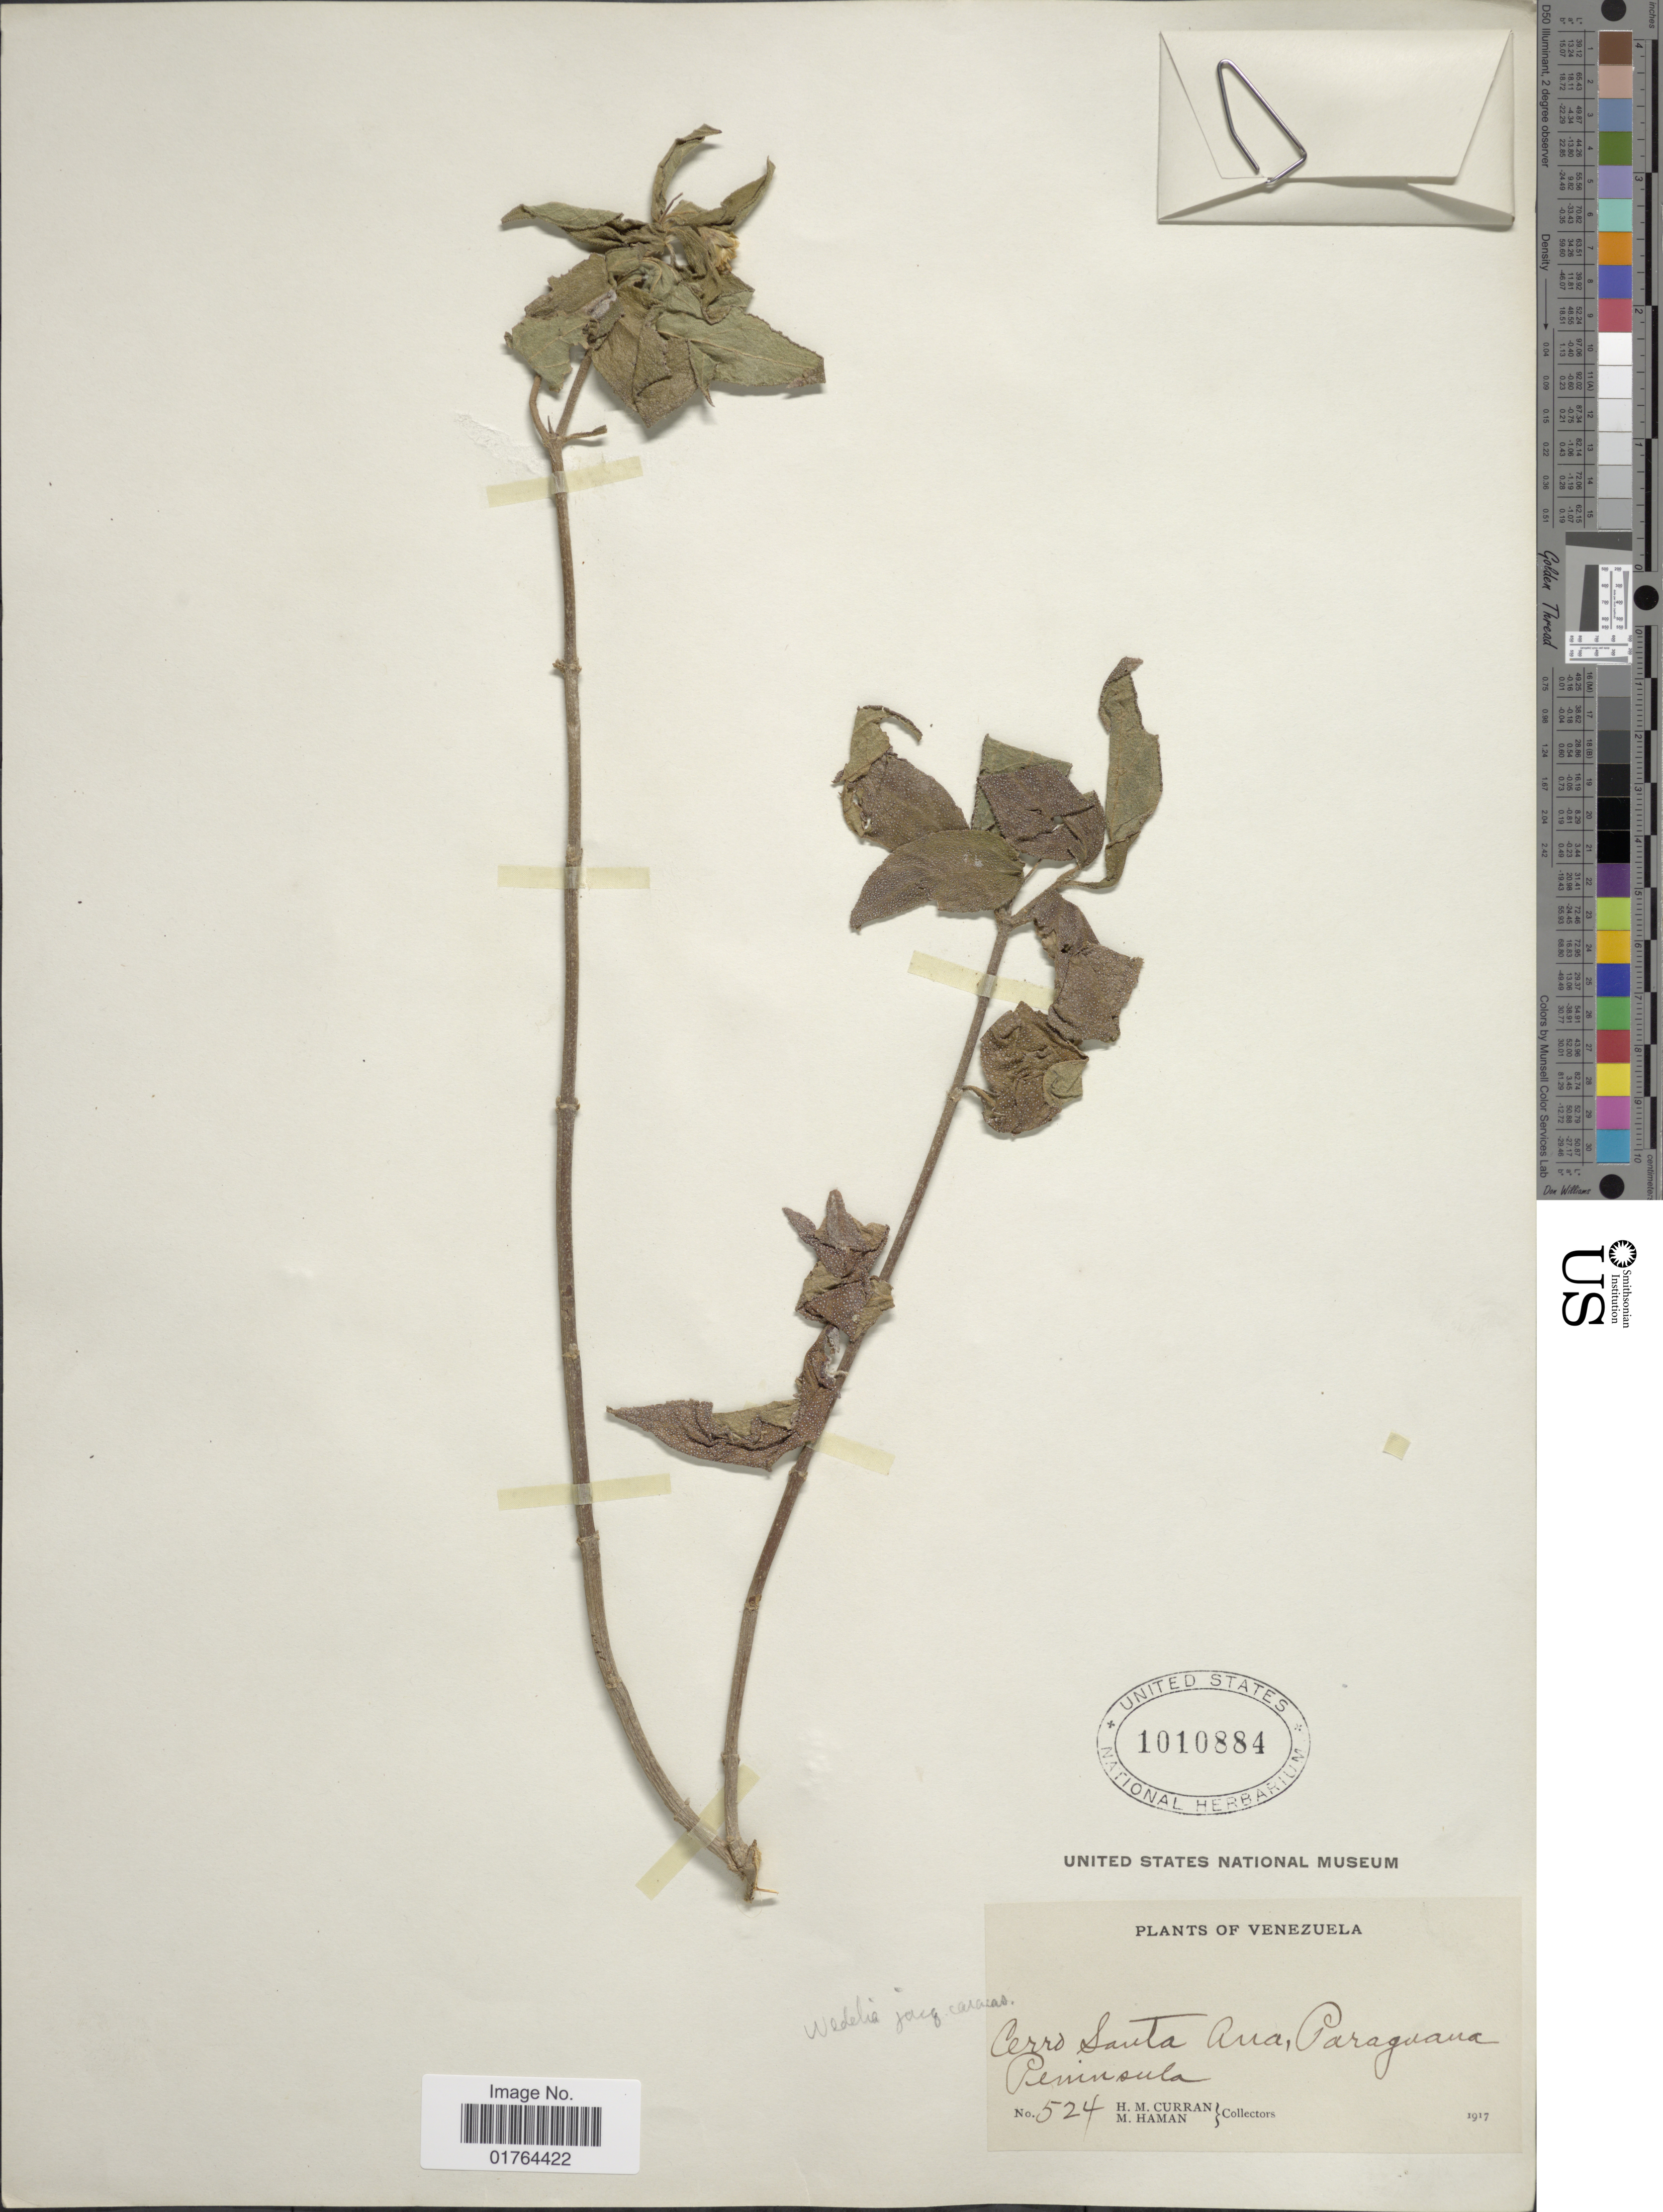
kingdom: Plantae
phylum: Tracheophyta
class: Magnoliopsida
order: Asterales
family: Asteraceae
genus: Wedelia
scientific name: Wedelia calycina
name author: Rich.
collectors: H. M. Curran & M. Haman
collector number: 524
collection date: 1917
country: Venezuela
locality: Cerro Santa Ana, Paraguana Peninsula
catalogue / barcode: US 1010884